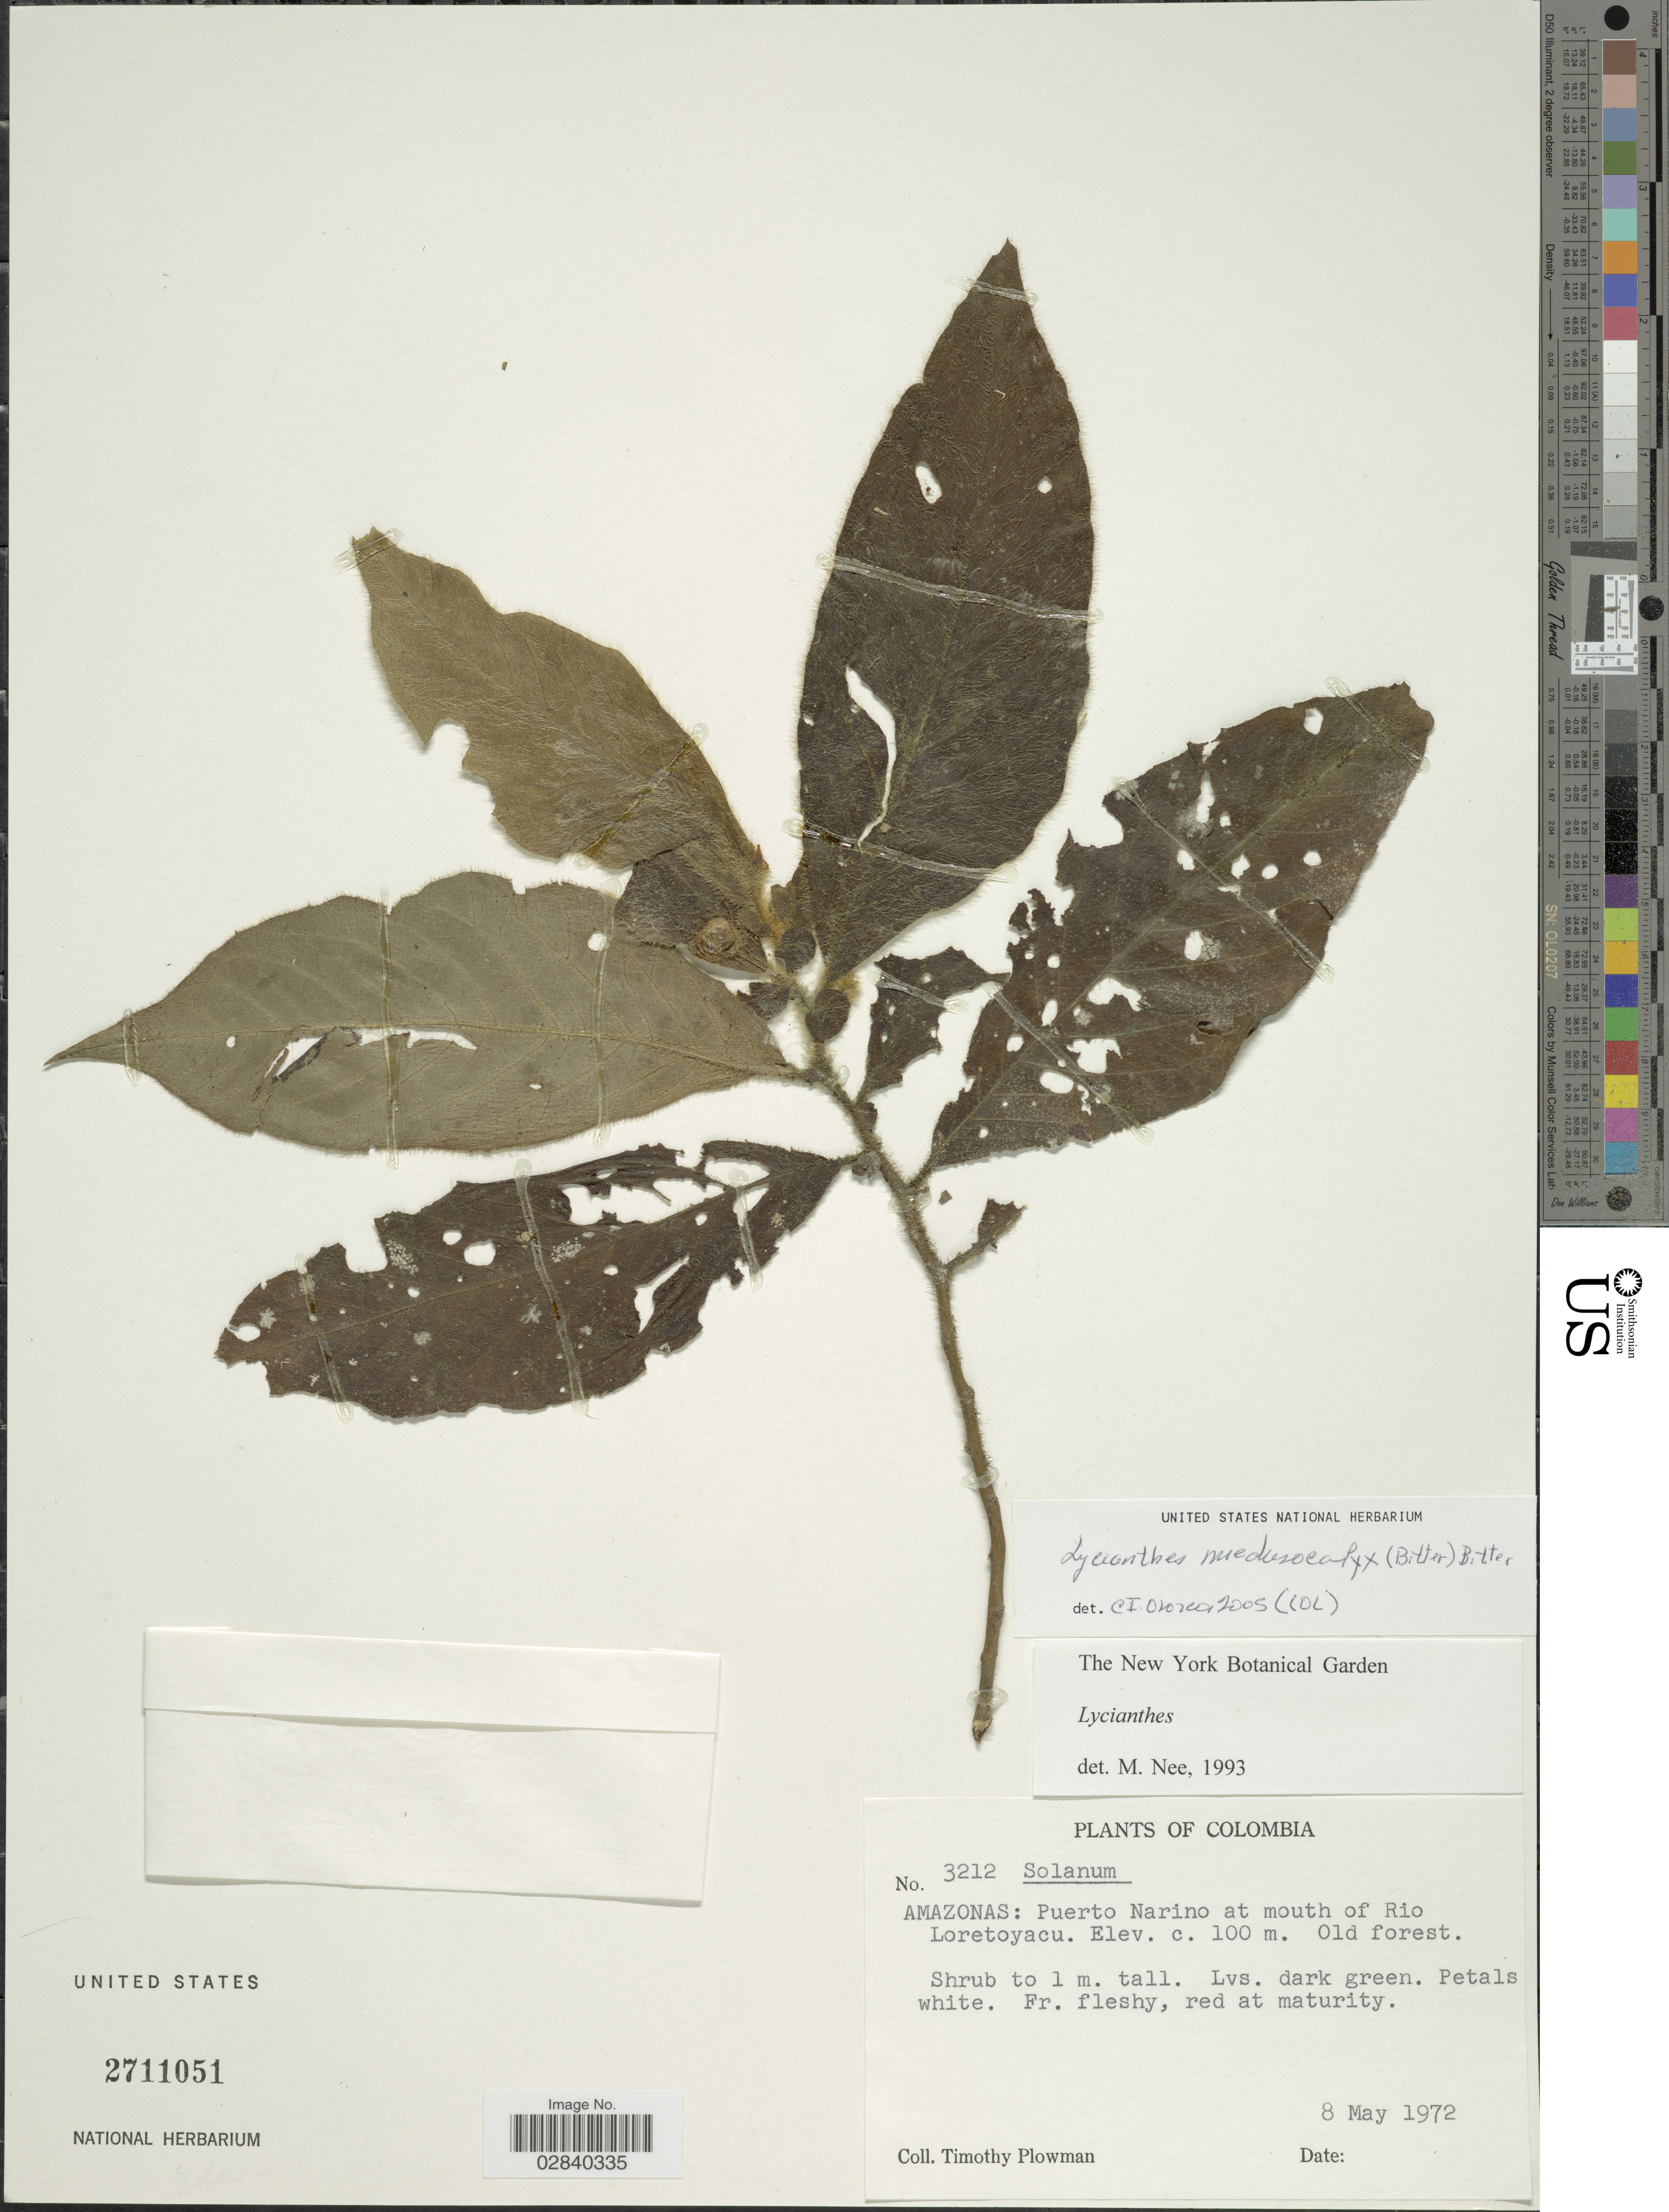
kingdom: Plantae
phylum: Tracheophyta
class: Magnoliopsida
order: Solanales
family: Solanaceae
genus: Lycianthes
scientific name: Lycianthes medusocalyx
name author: (Bitter) Bitter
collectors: T. Plowman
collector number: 3212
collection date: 1972-05-08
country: Colombia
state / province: Amazônas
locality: Puerto Narino at mouth of Rio Loretoyacu.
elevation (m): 100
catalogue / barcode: US 2711051